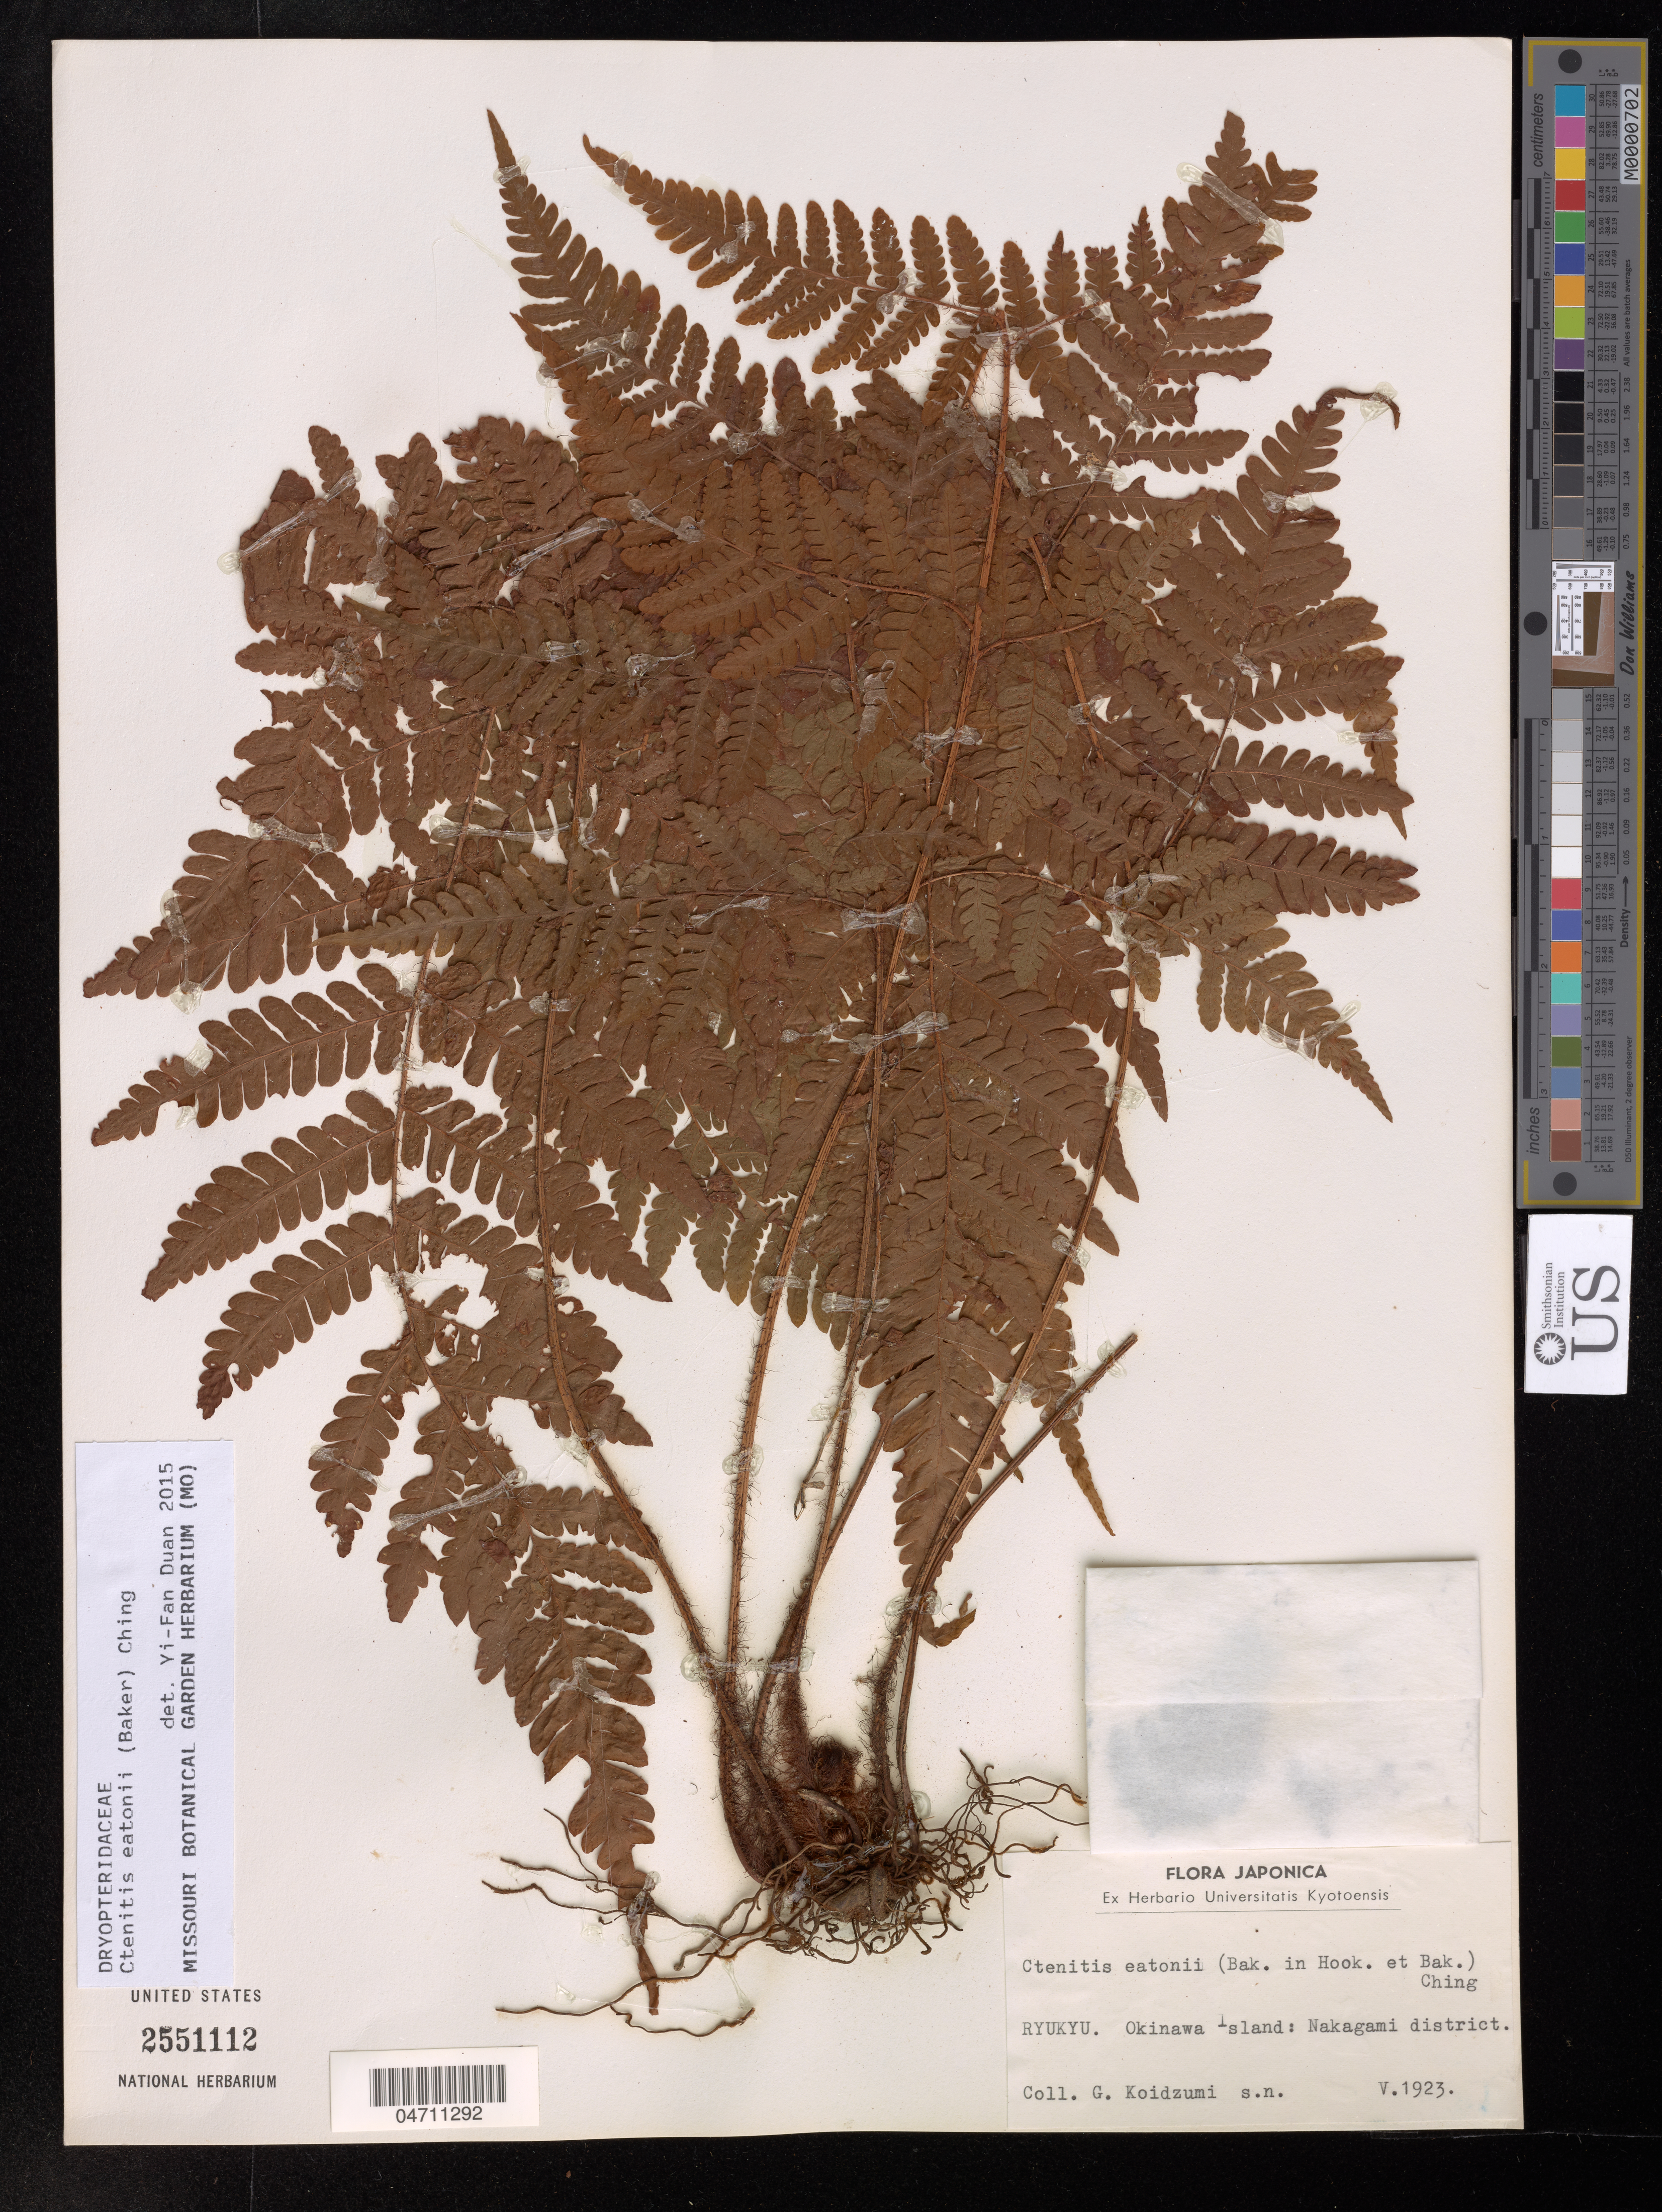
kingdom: Plantae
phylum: Tracheophyta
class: Polypodiopsida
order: Polypodiales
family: Dryopteridaceae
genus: Ctenitis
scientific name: Ctenitis eatonii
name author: (Baker) Ching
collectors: G. Koidzumi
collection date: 1923-05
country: Japan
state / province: Okinawa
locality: Ryukyu, Nakagami district.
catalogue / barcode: US 2551112